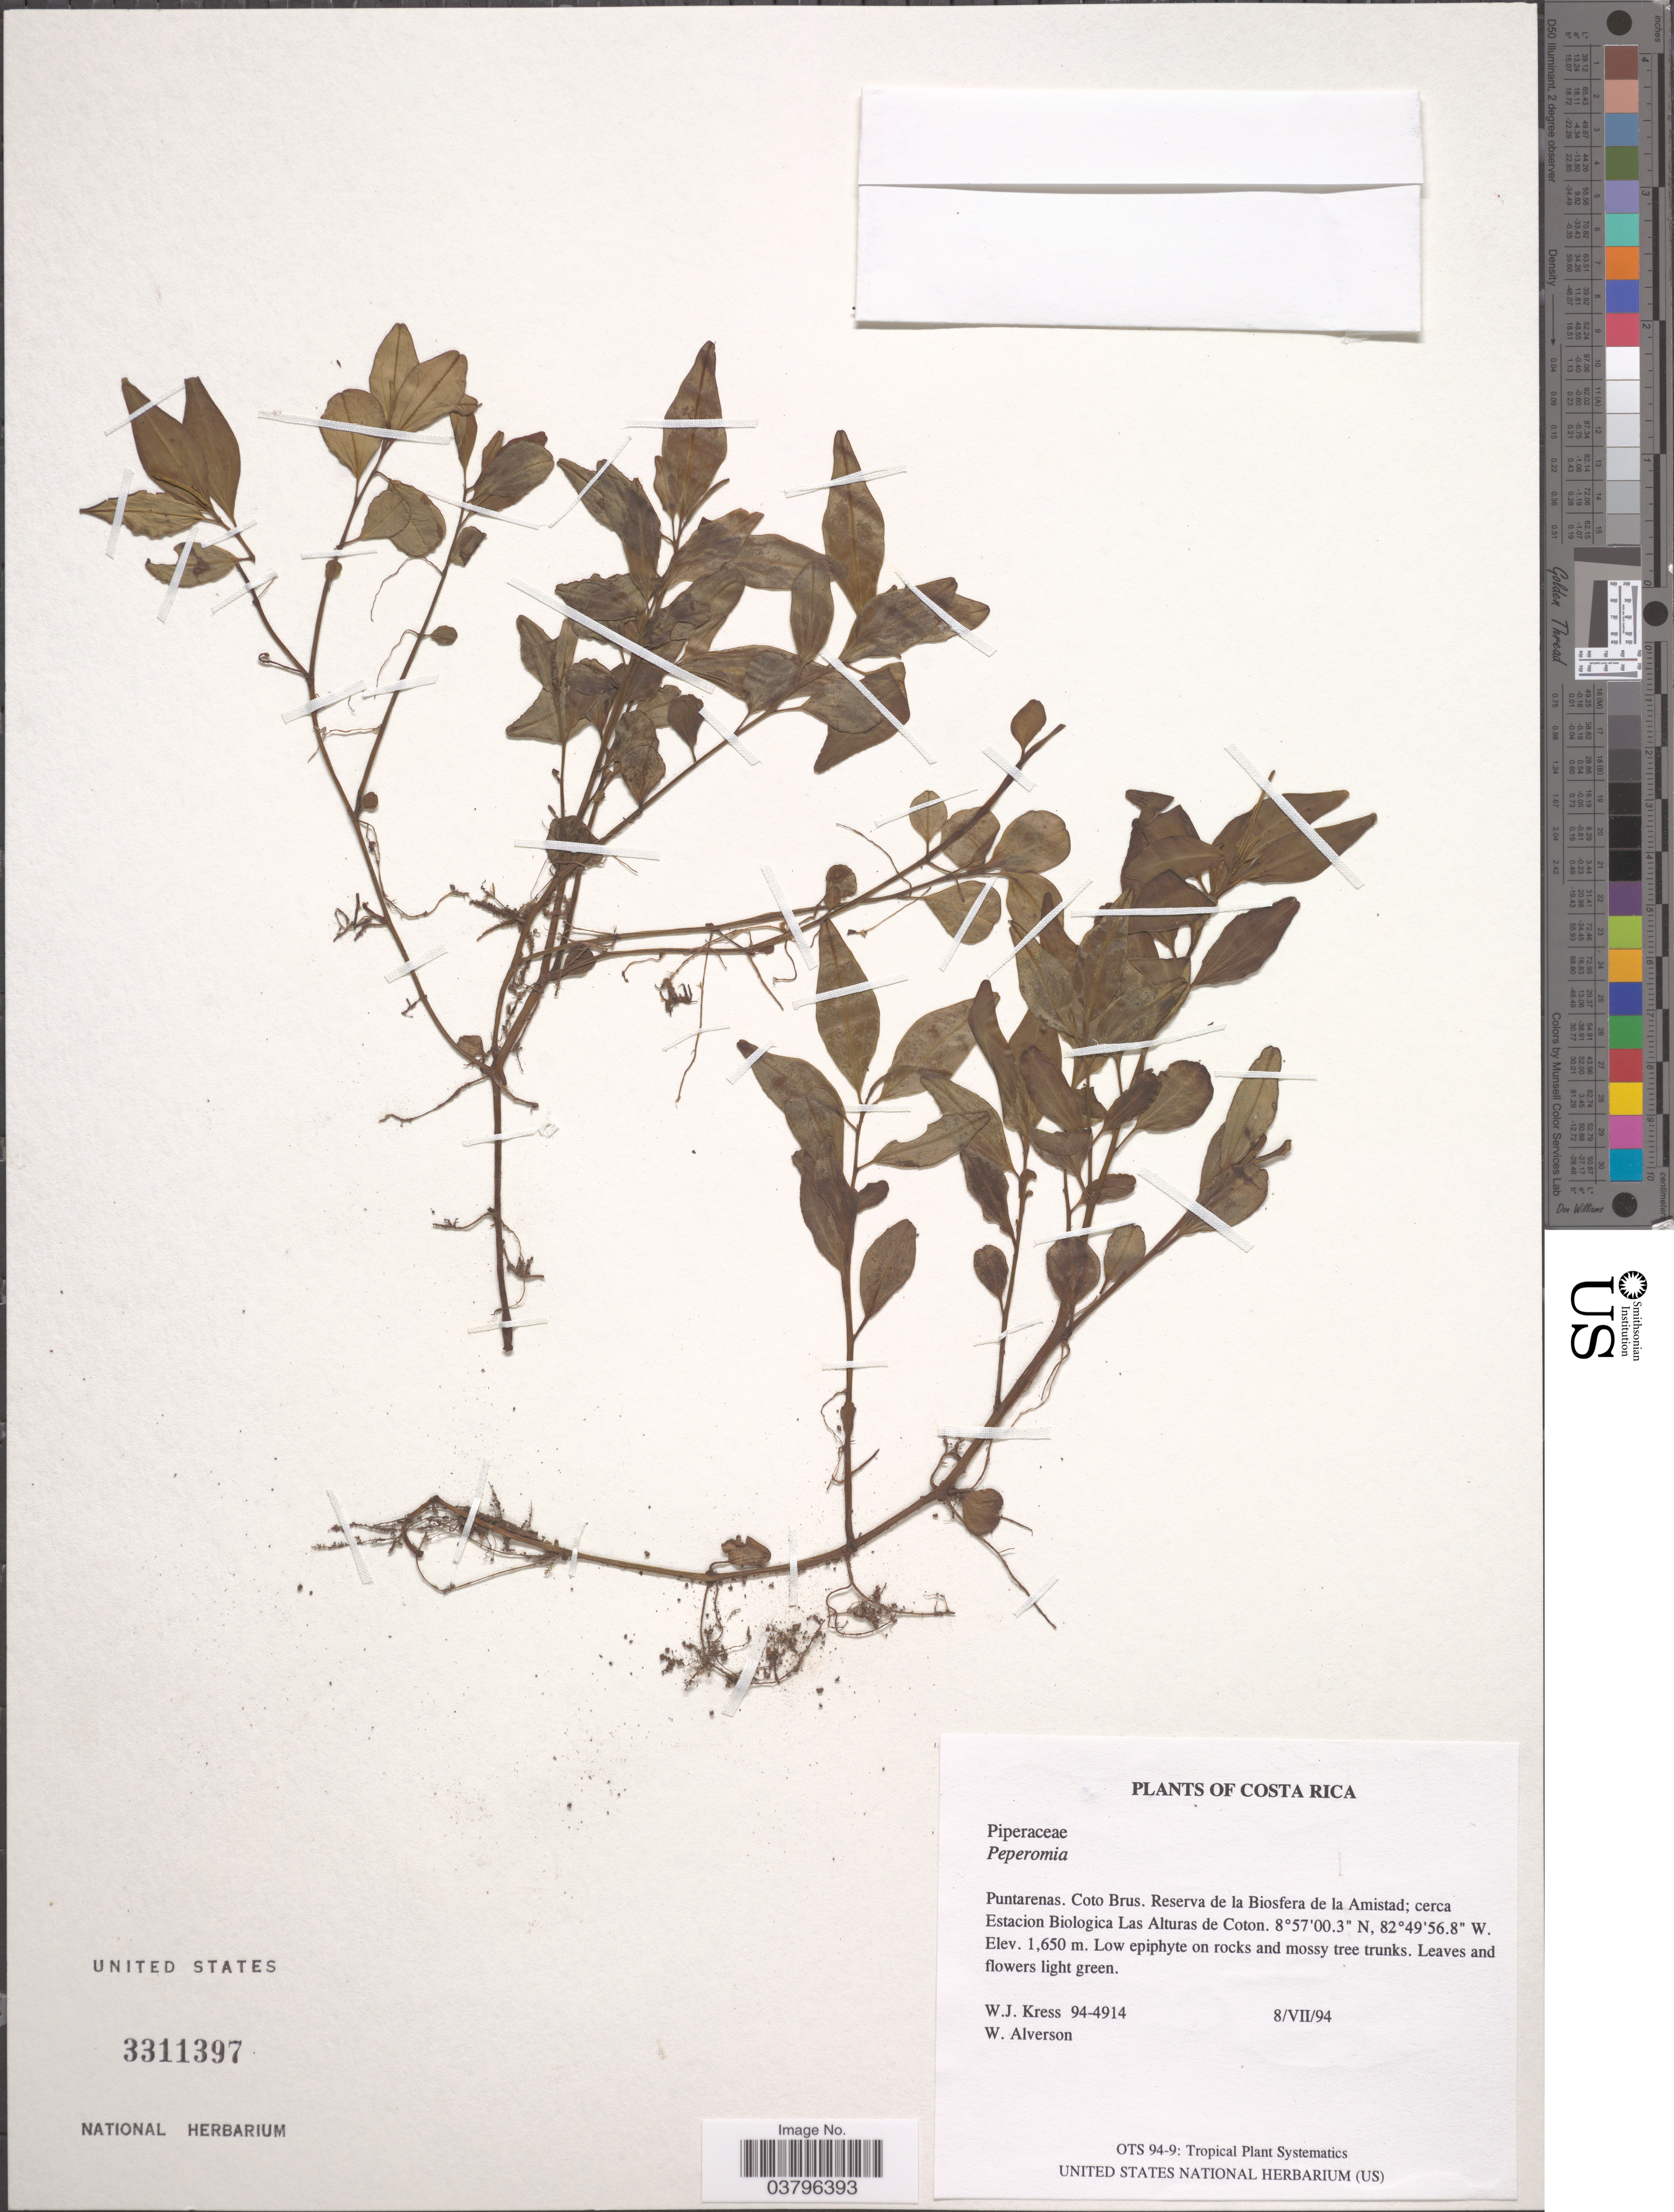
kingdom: Plantae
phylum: Tracheophyta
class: Magnoliopsida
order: Piperales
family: Piperaceae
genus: Peperomia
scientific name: Peperomia heterophylla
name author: Miq.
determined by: Jiménez, José Estaban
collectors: W. J. Kress & W. S. Alverson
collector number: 94-4914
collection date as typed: Transcribed d/m/y: 8/7/94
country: Costa Rica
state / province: Puntarenas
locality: Coto Brus. Reserva de la Biosfera de la Amistad; cerca Estacion Biologica Las Alturas de Coton.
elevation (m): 1650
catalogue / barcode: US 3311397